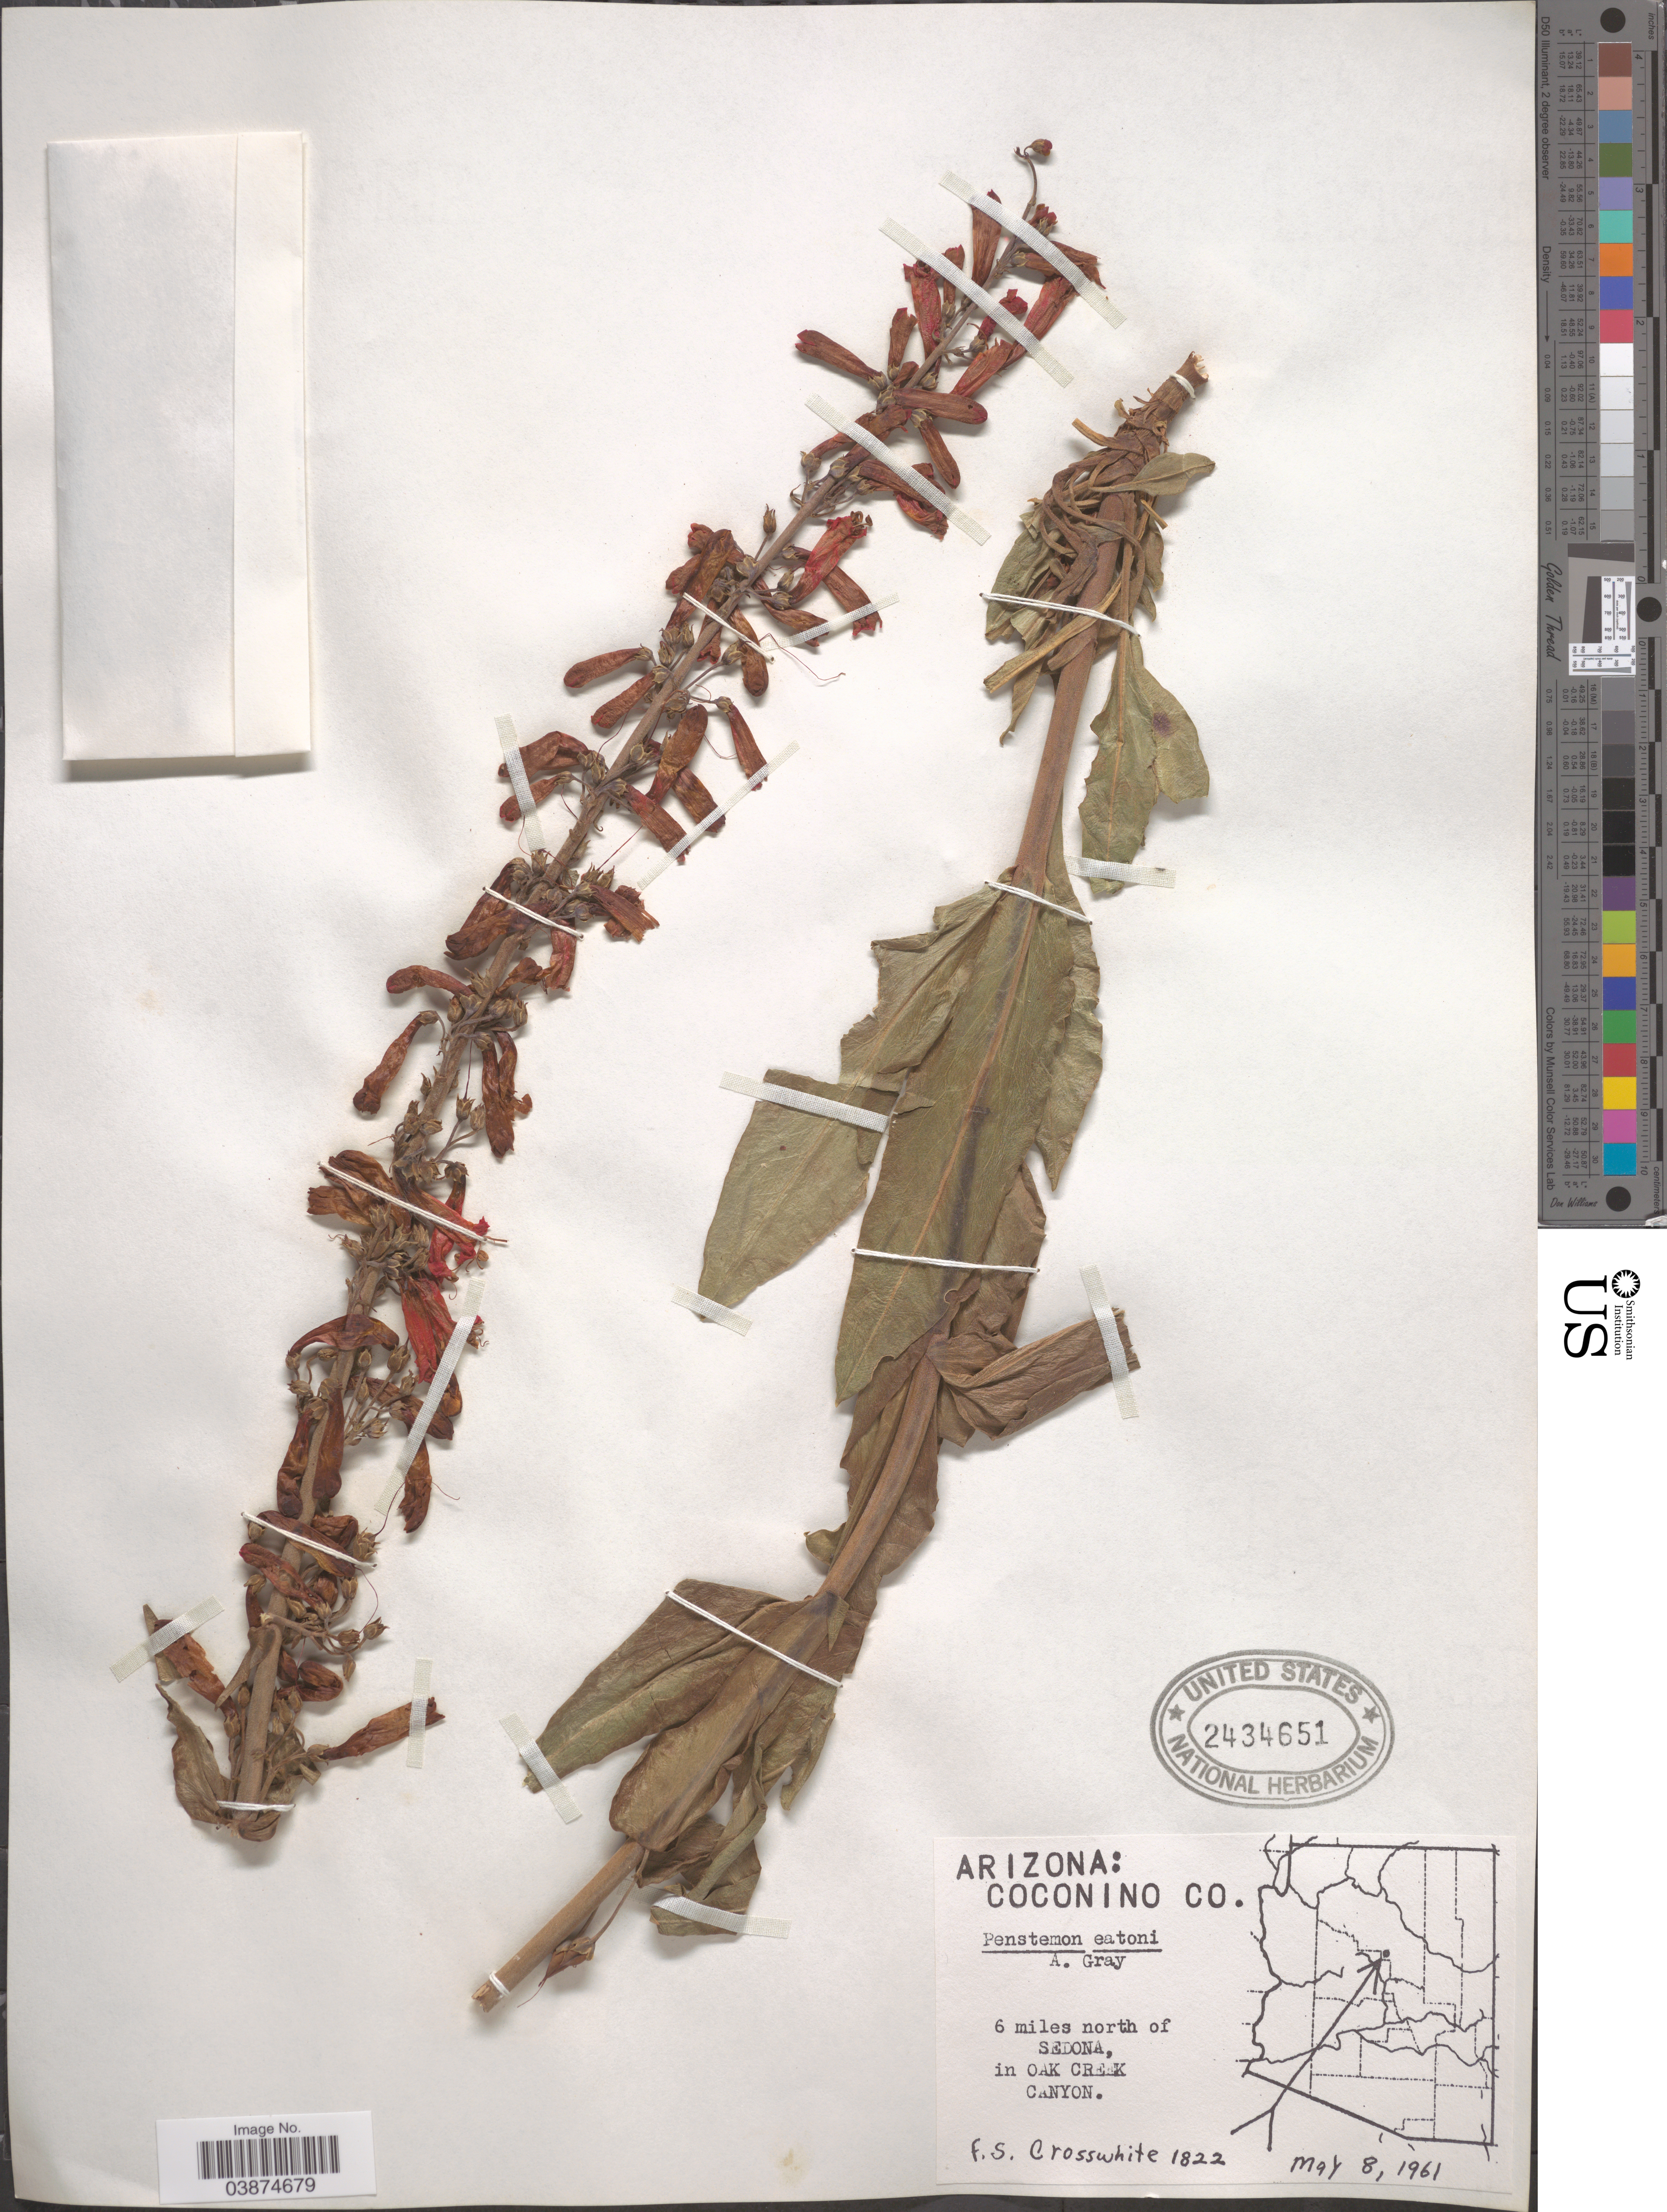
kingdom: Plantae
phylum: Tracheophyta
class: Magnoliopsida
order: Lamiales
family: Plantaginaceae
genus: Penstemon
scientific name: Penstemon eatonii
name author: A. Gray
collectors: F. Crosswhite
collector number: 1822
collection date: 1961-05-08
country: United States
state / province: Arizona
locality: Coconino Co. 6 miles north of Sedona, in Oak Creek Canyon.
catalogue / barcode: US 2434651